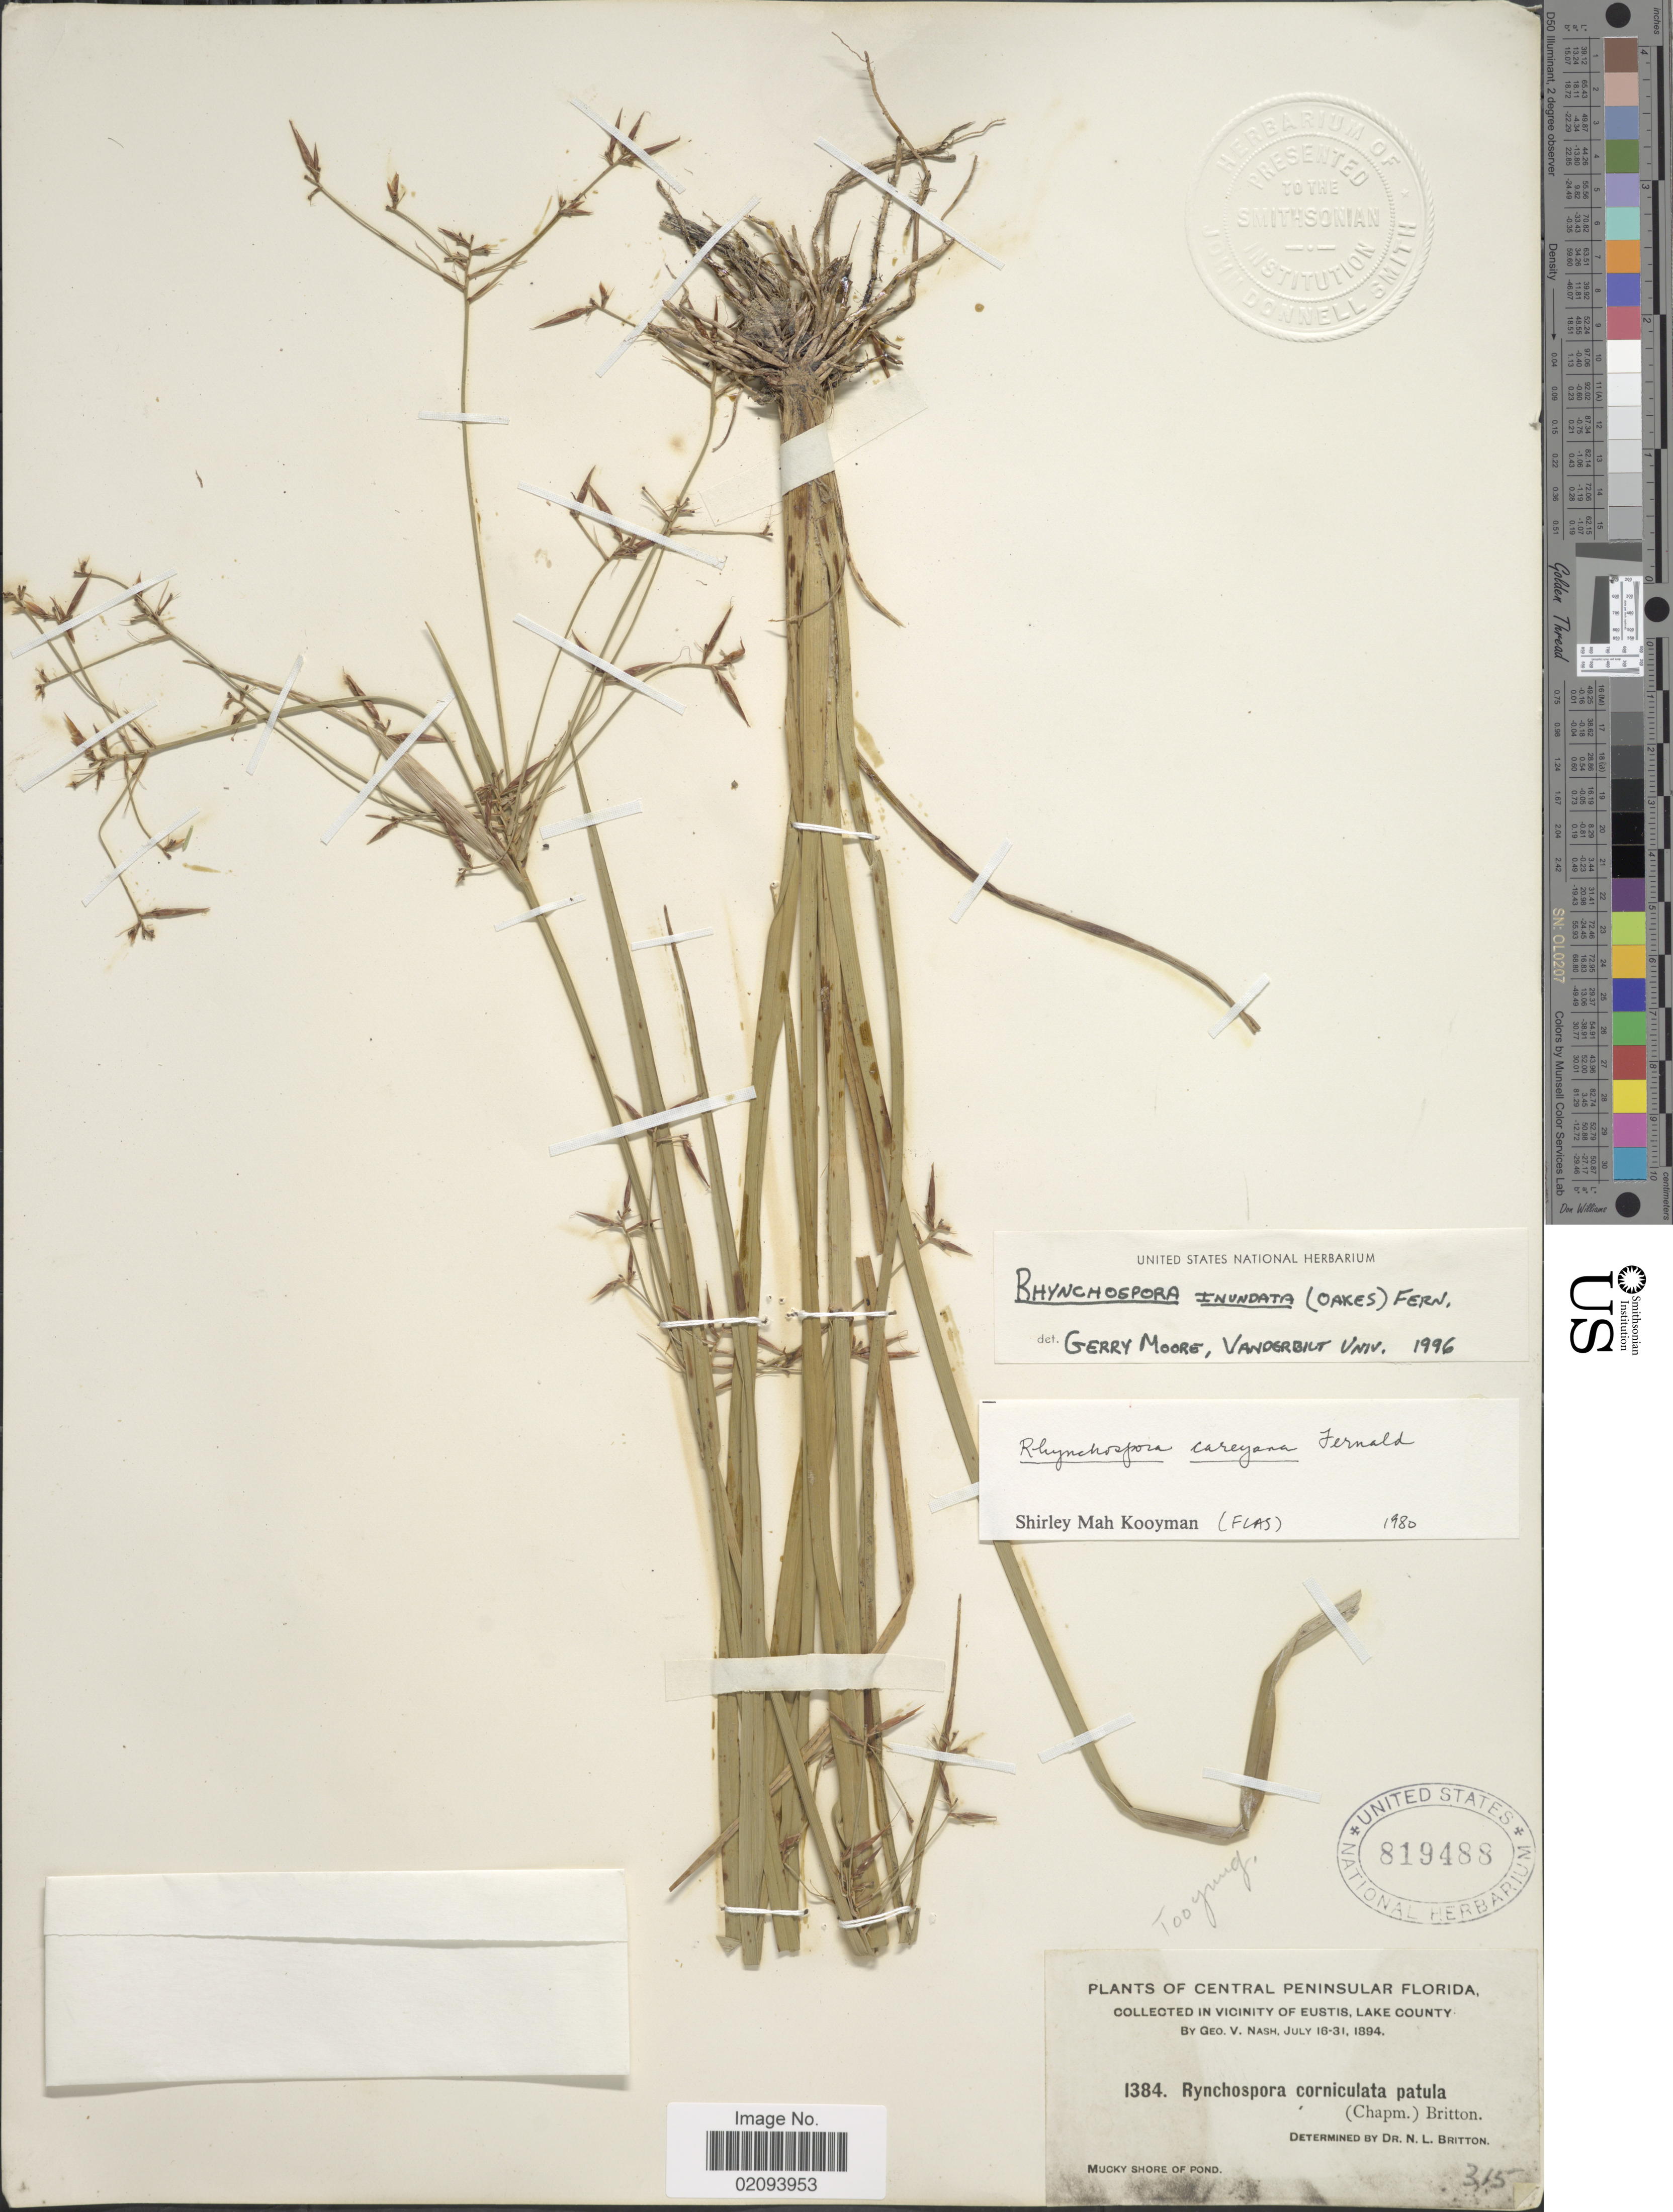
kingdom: Plantae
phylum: Tracheophyta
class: Liliopsida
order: Poales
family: Cyperaceae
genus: Rhynchospora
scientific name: Rhynchospora inundata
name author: (Oakes) Fernald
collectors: G. V. Nash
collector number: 1384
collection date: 1894-07-16/1894-07-31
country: United States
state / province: Florida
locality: Central Peninsular Florida. In Vicinity of Eustis, Lake County. Mucky Shore of Pond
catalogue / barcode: US 819488